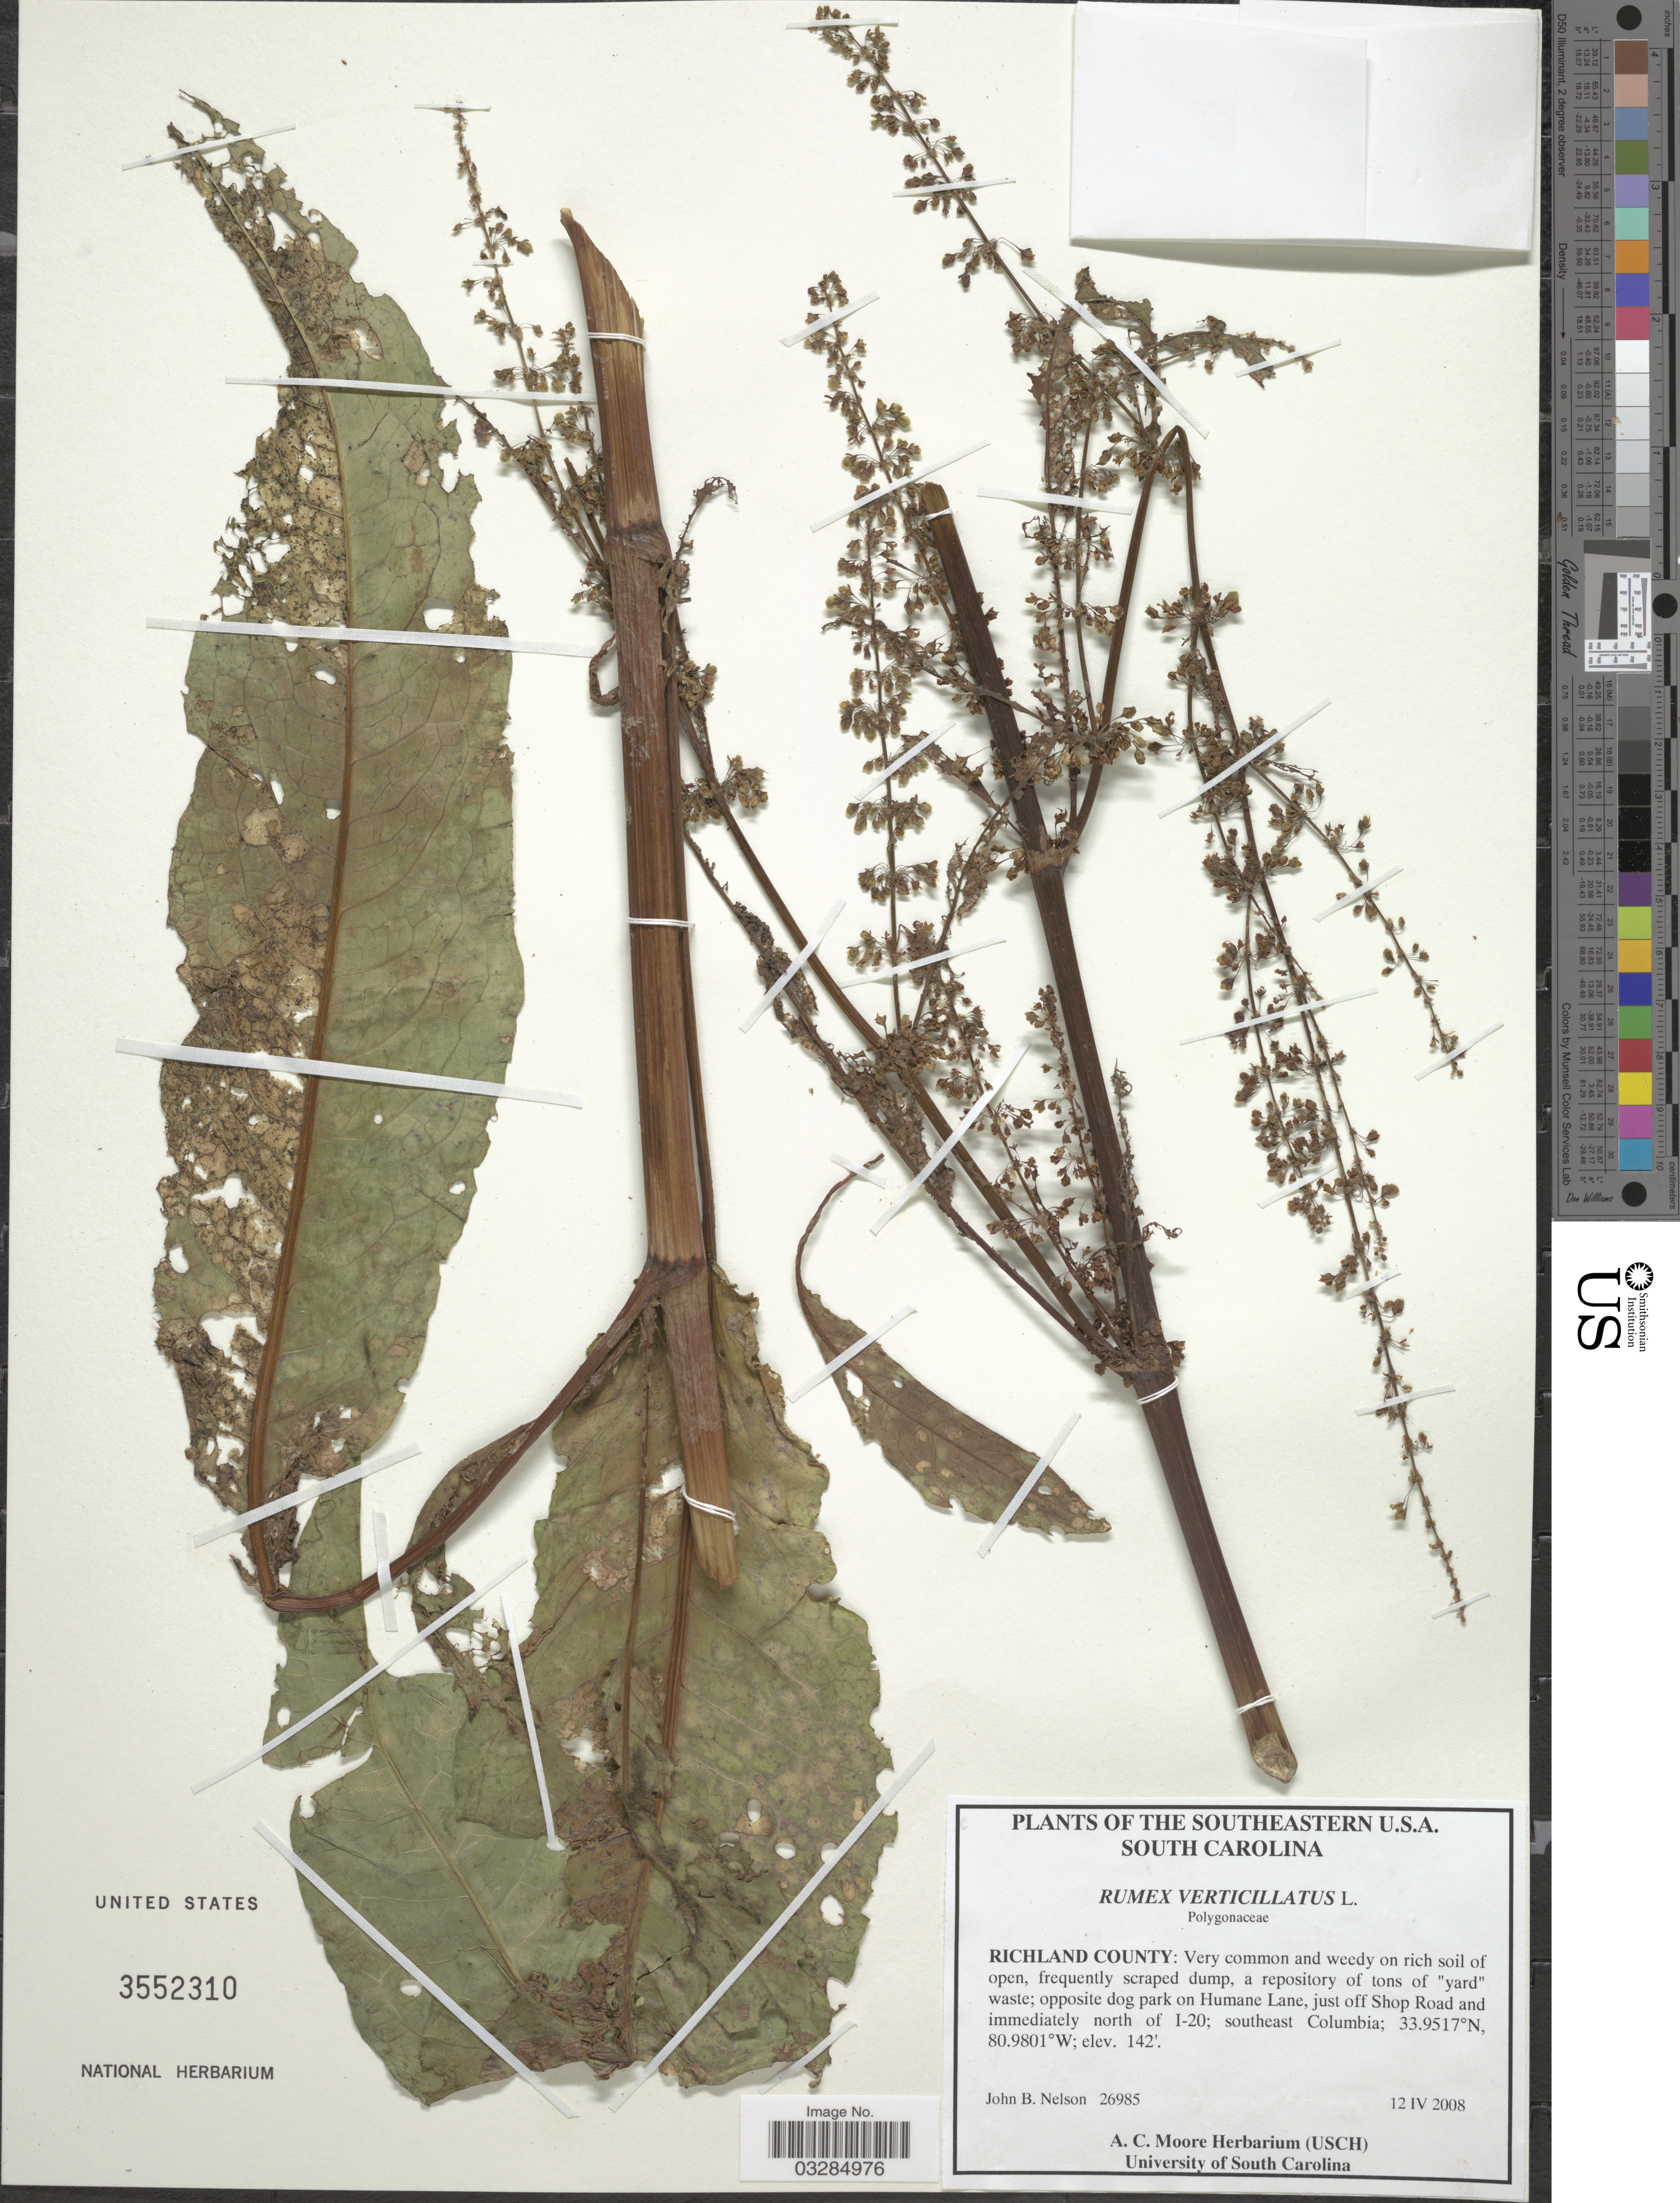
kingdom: Plantae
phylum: Tracheophyta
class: Magnoliopsida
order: Caryophyllales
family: Polygonaceae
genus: Rumex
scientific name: Rumex verticillatus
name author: L.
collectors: J. B. Nelson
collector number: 26985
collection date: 2008-04-12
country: United States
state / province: South Carolina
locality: The Southeastern U.S.A. Richland County: opposite dog park on Humane Lane, just off Shop Road and immediately north of I-20; southeast Columbia.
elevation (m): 43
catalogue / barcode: US 3552310